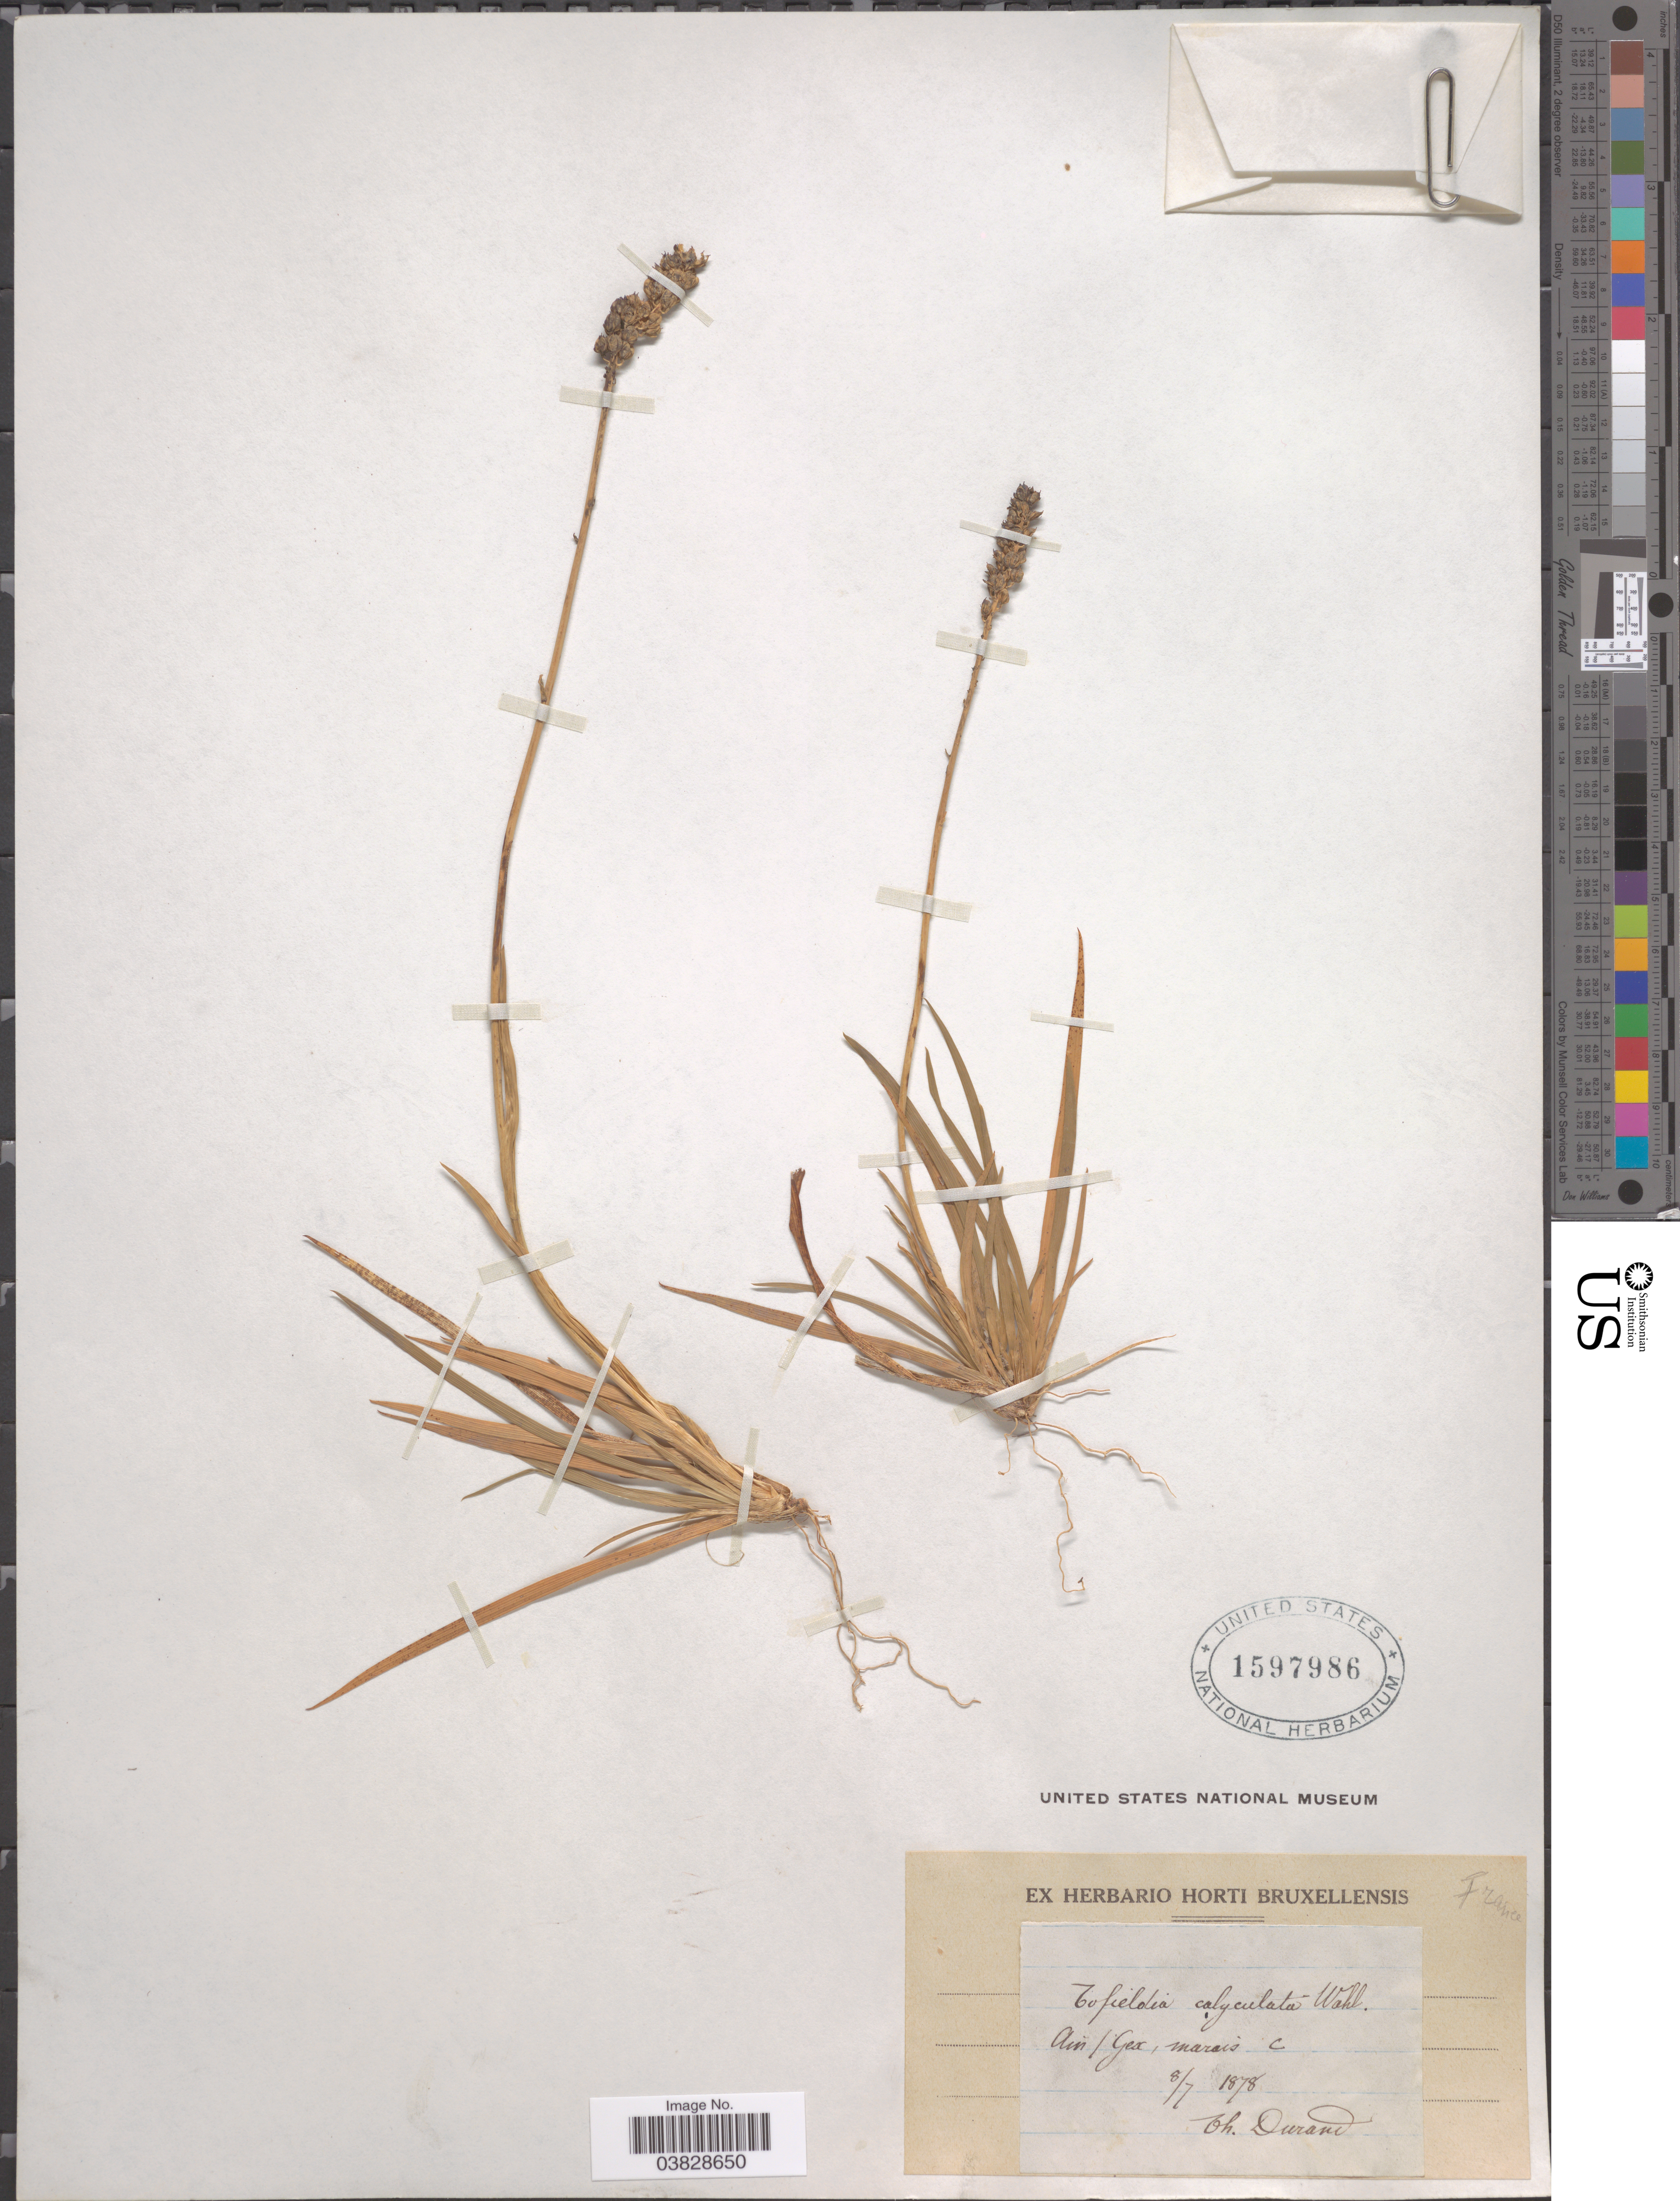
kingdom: Plantae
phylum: Tracheophyta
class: Liliopsida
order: Alismatales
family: Tofieldiaceae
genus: Tofieldia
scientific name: Tofieldia calyculata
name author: (L.) Wahlenb.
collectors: T. Durand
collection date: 1878-07-08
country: France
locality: Ain/Gex, marais C. [interpreted]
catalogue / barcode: US 1597986